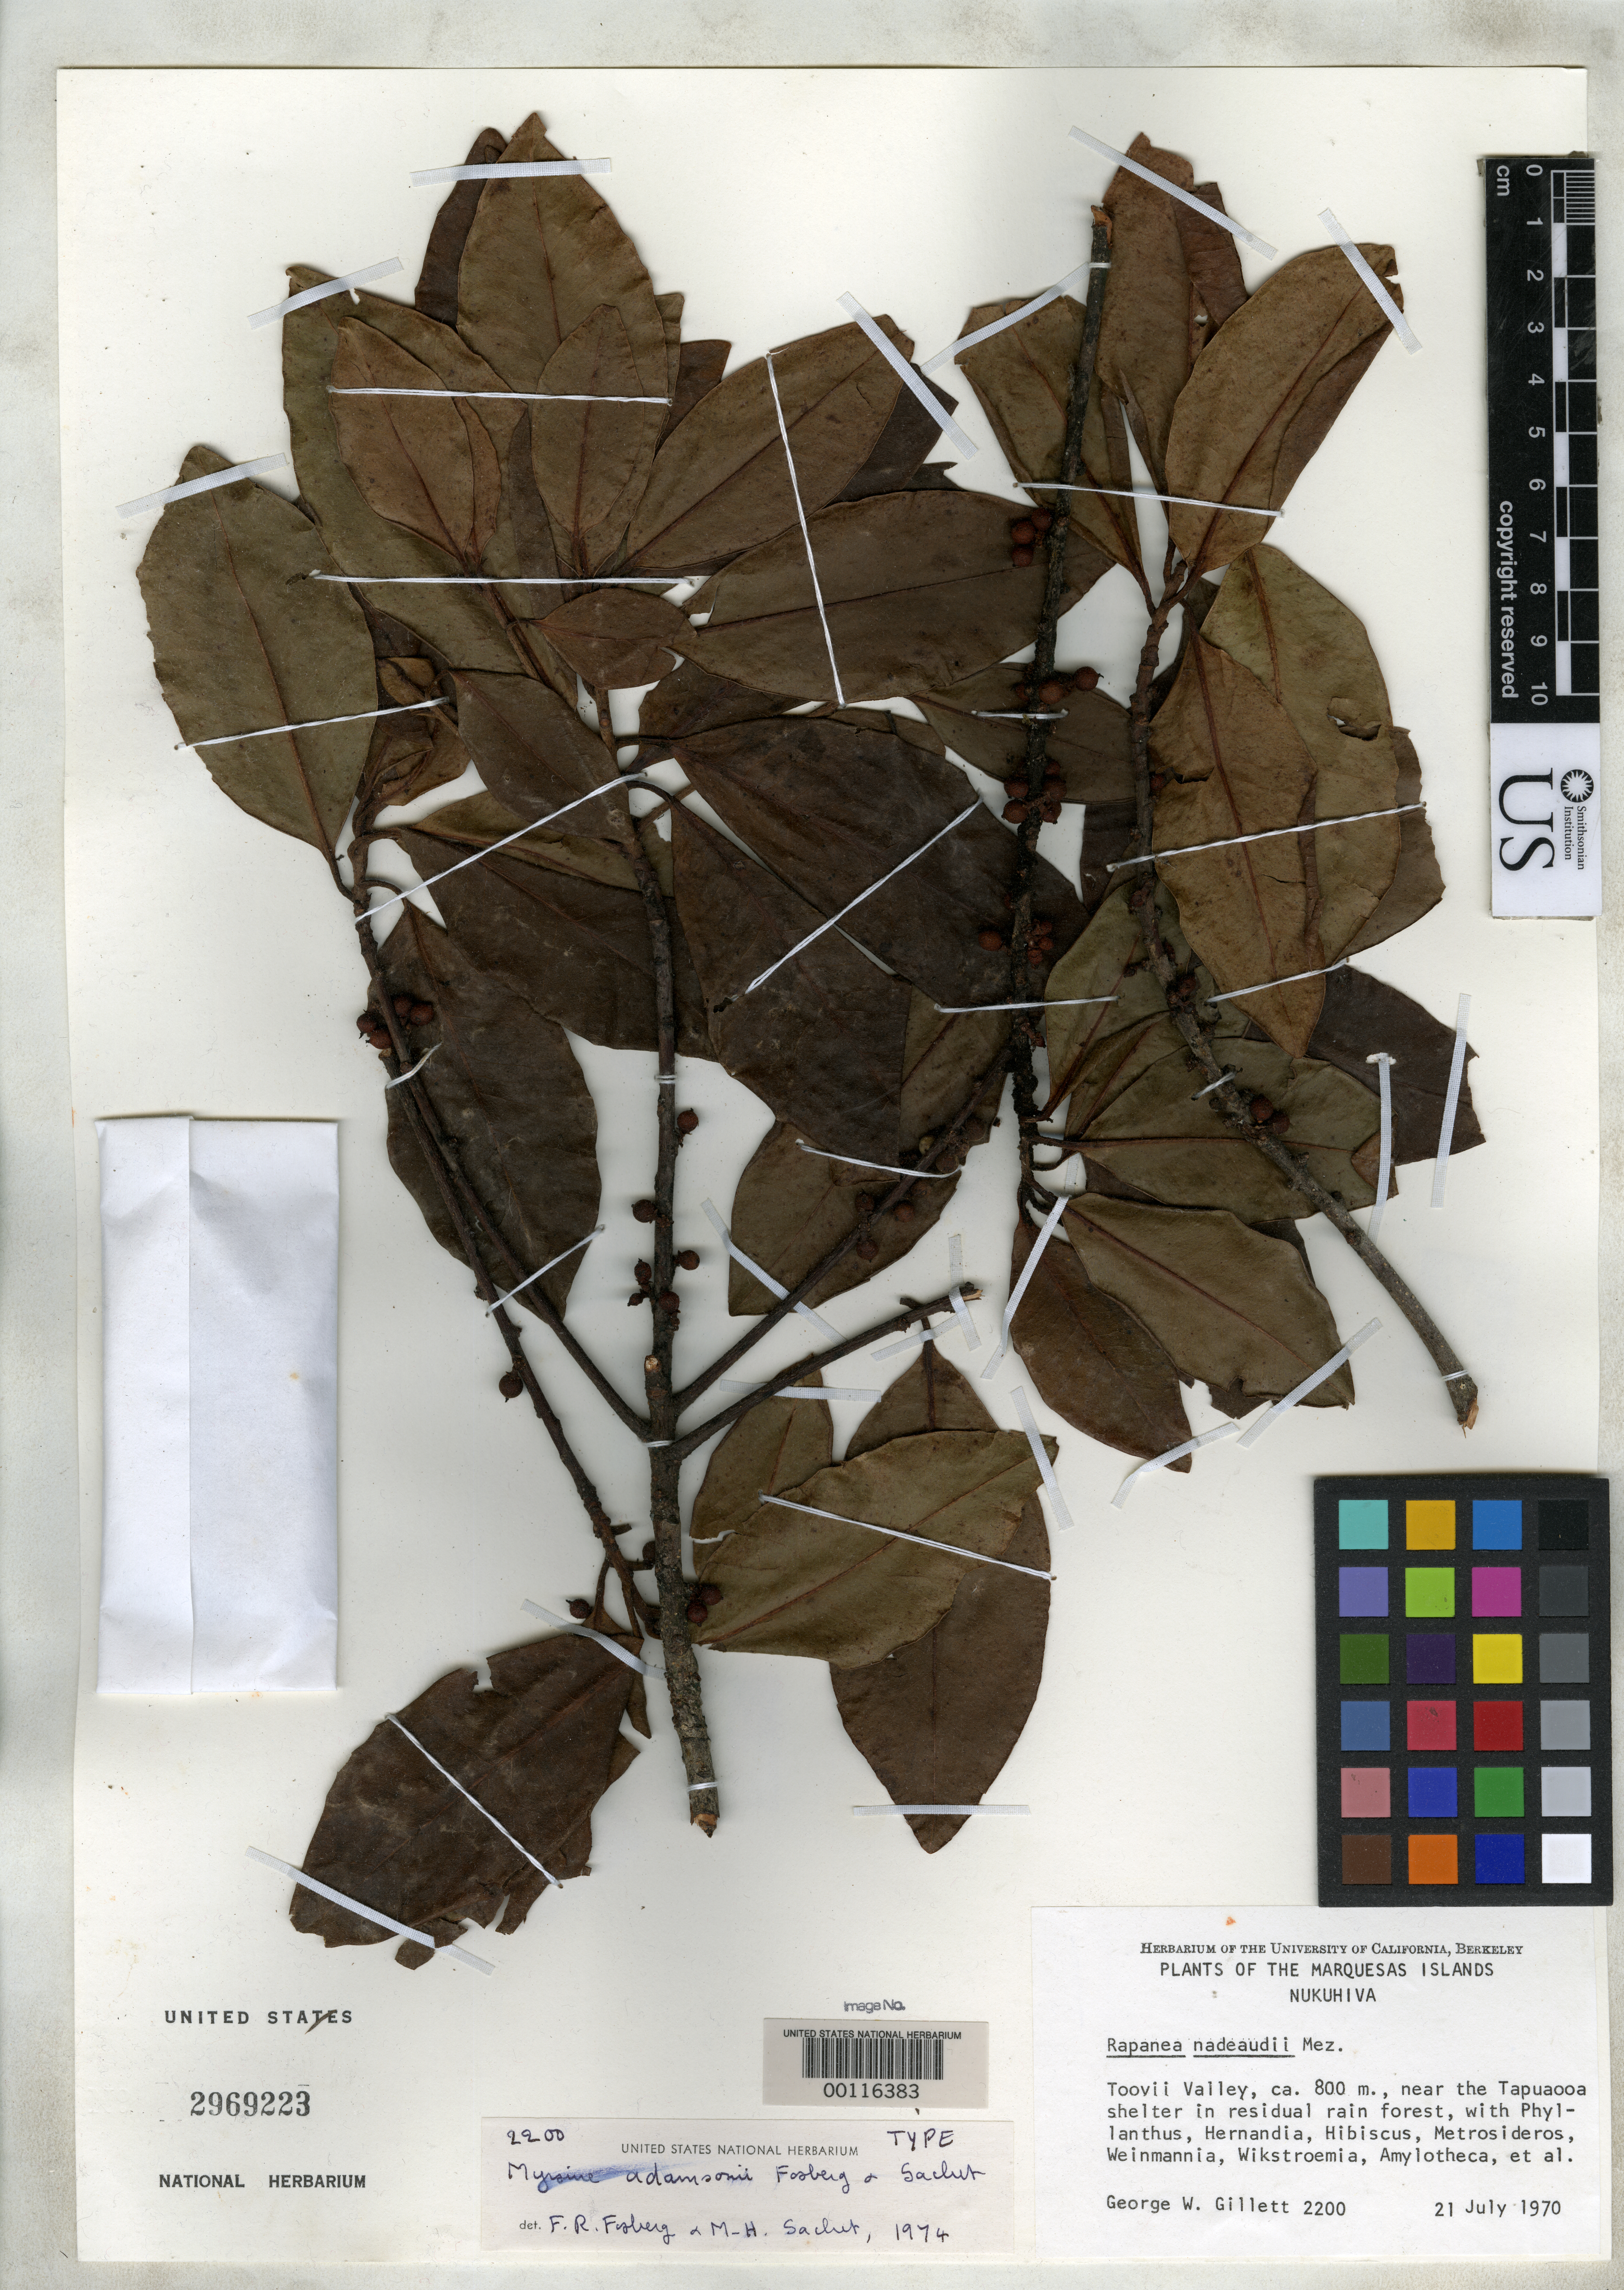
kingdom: Plantae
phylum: Tracheophyta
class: Magnoliopsida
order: Ericales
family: Primulaceae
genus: Myrsine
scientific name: Myrsine adamsonii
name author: Fosberg & Sachet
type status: Holotype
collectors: G. Gillett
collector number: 2200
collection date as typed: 21 Jul 1970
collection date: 1970-07-21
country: French Polynesia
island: Nuku Hiva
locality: Toovii Valley, near Tapuaooa shelter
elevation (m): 800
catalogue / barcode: US 2969223